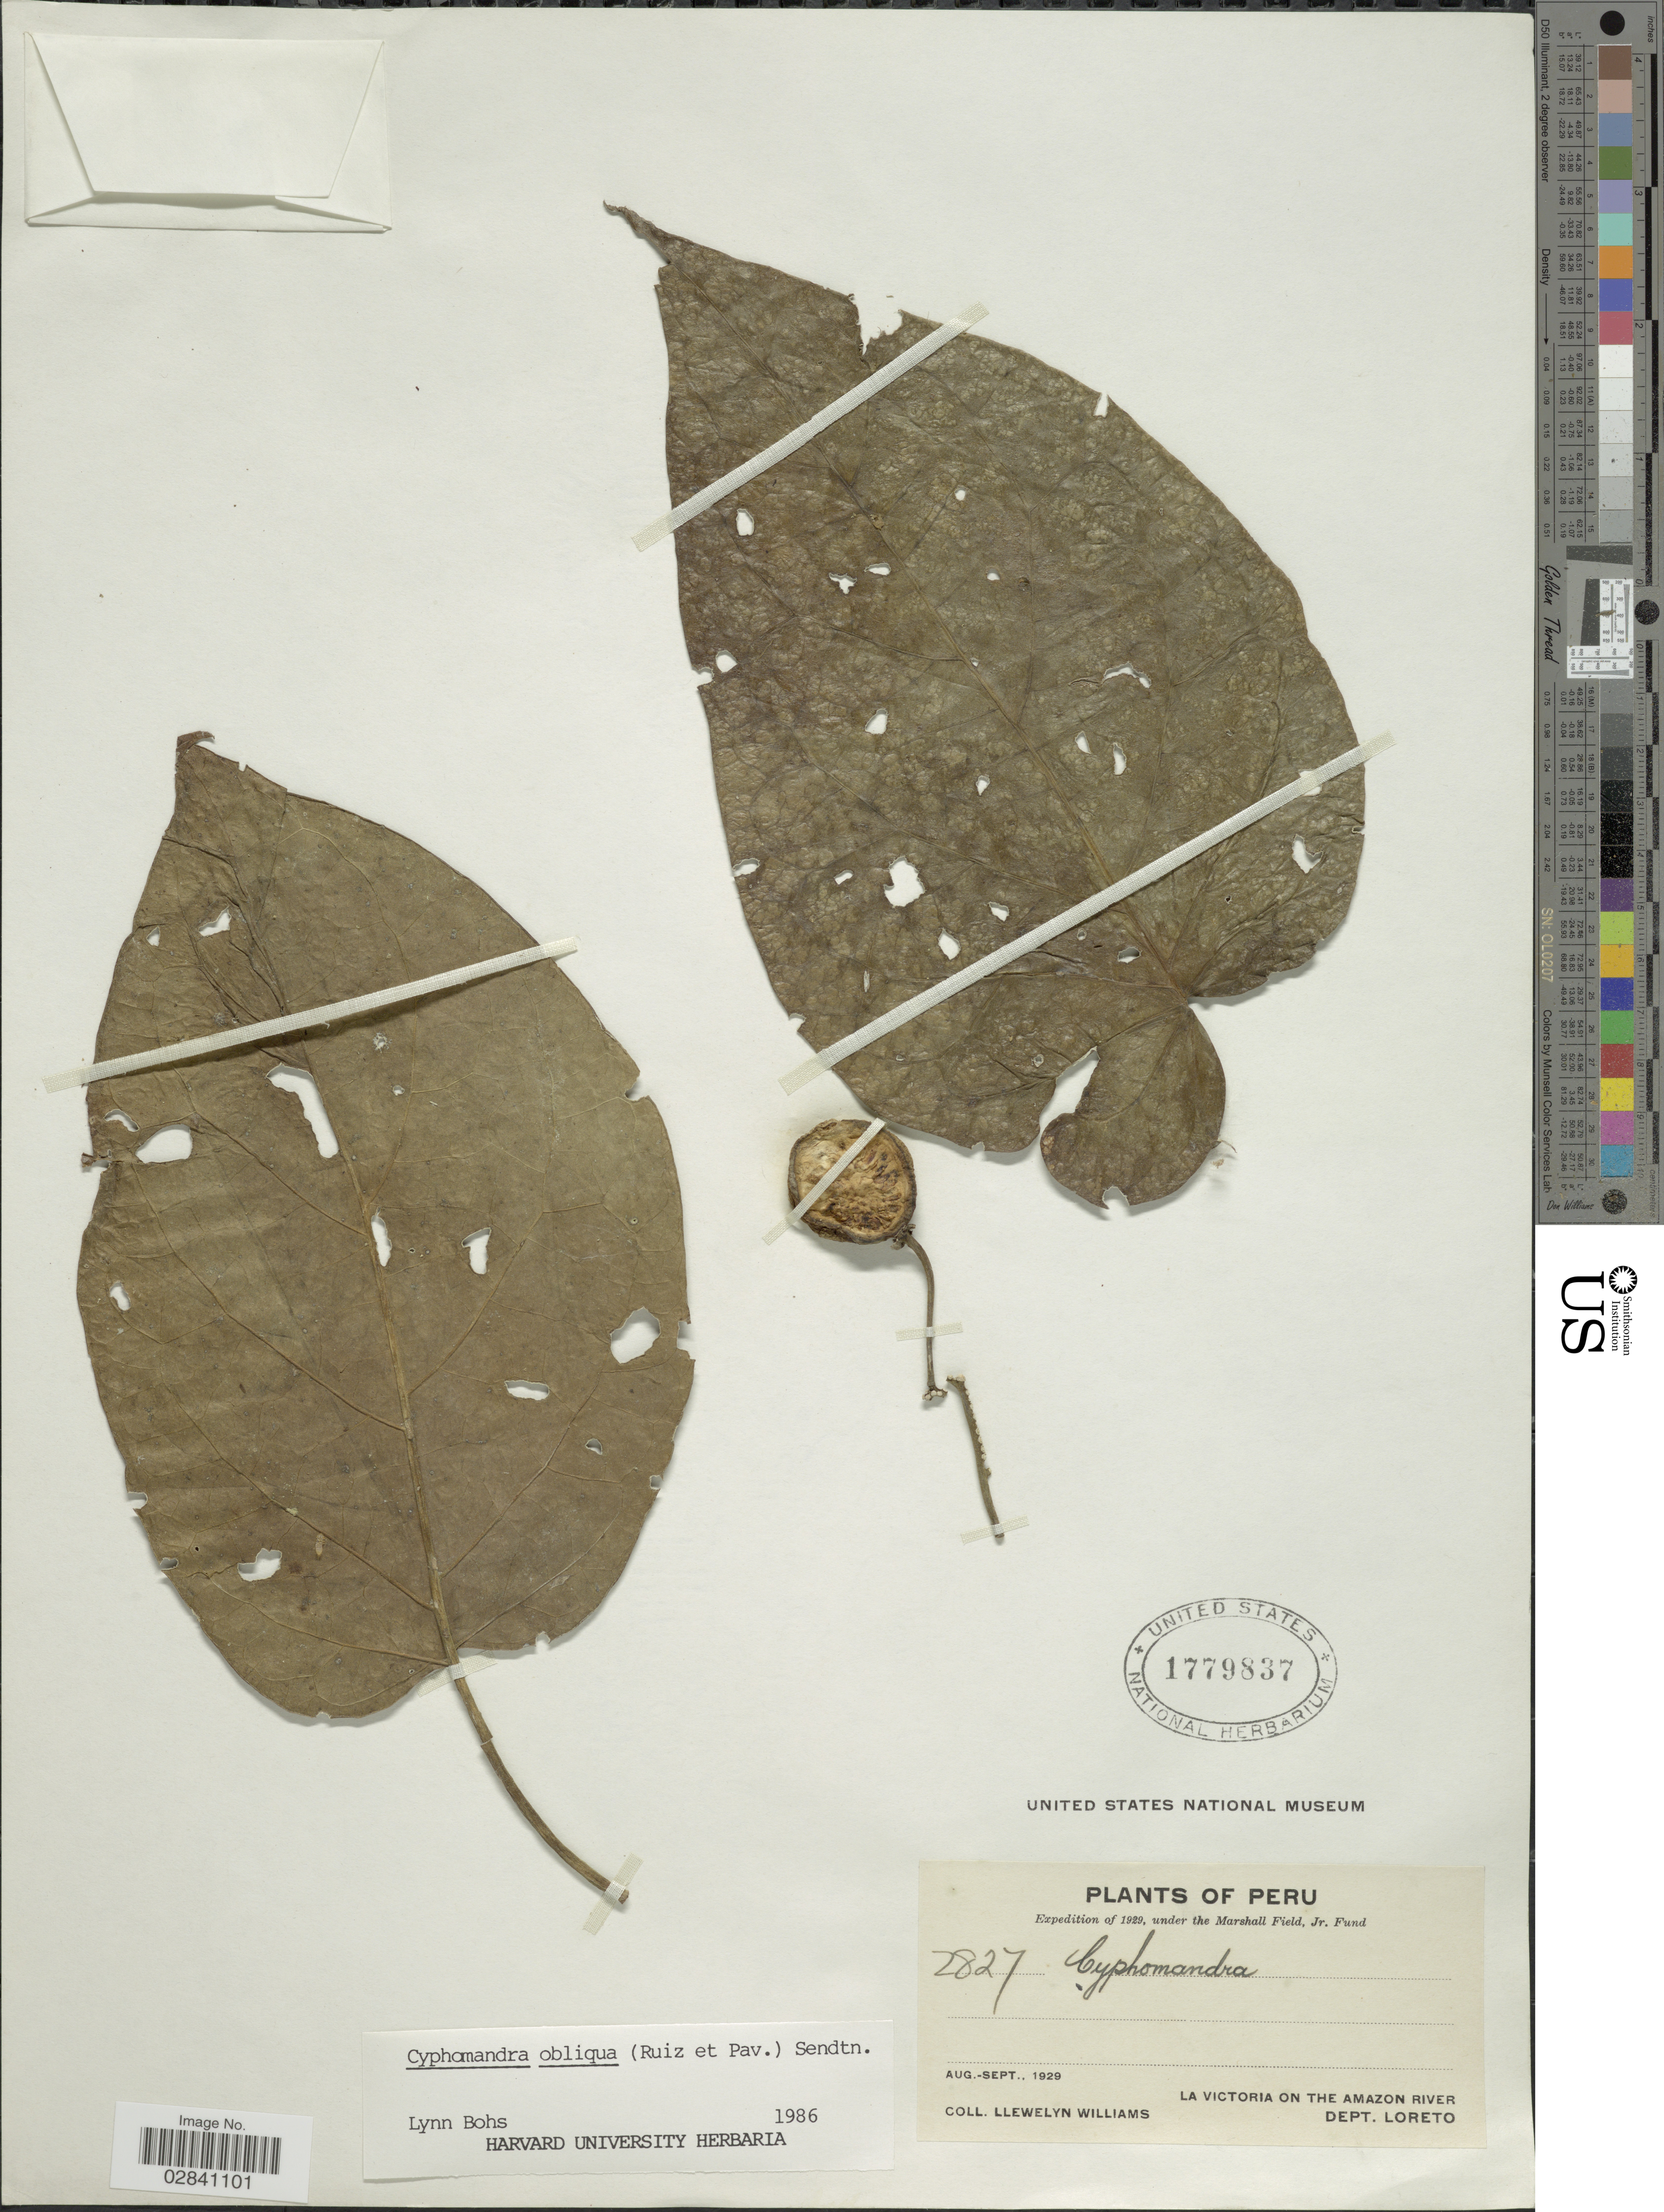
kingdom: Plantae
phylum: Tracheophyta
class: Magnoliopsida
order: Solanales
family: Solanaceae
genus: Cyphomandra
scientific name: Cyphomandra obliqua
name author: (Ruiz & Pav.) Sendtn.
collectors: Ll. Williams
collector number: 2827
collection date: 1929-08/1929-09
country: Peru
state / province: Loreto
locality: La Victoria on the Amazon River. Dept. Loreto.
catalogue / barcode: US 1779837